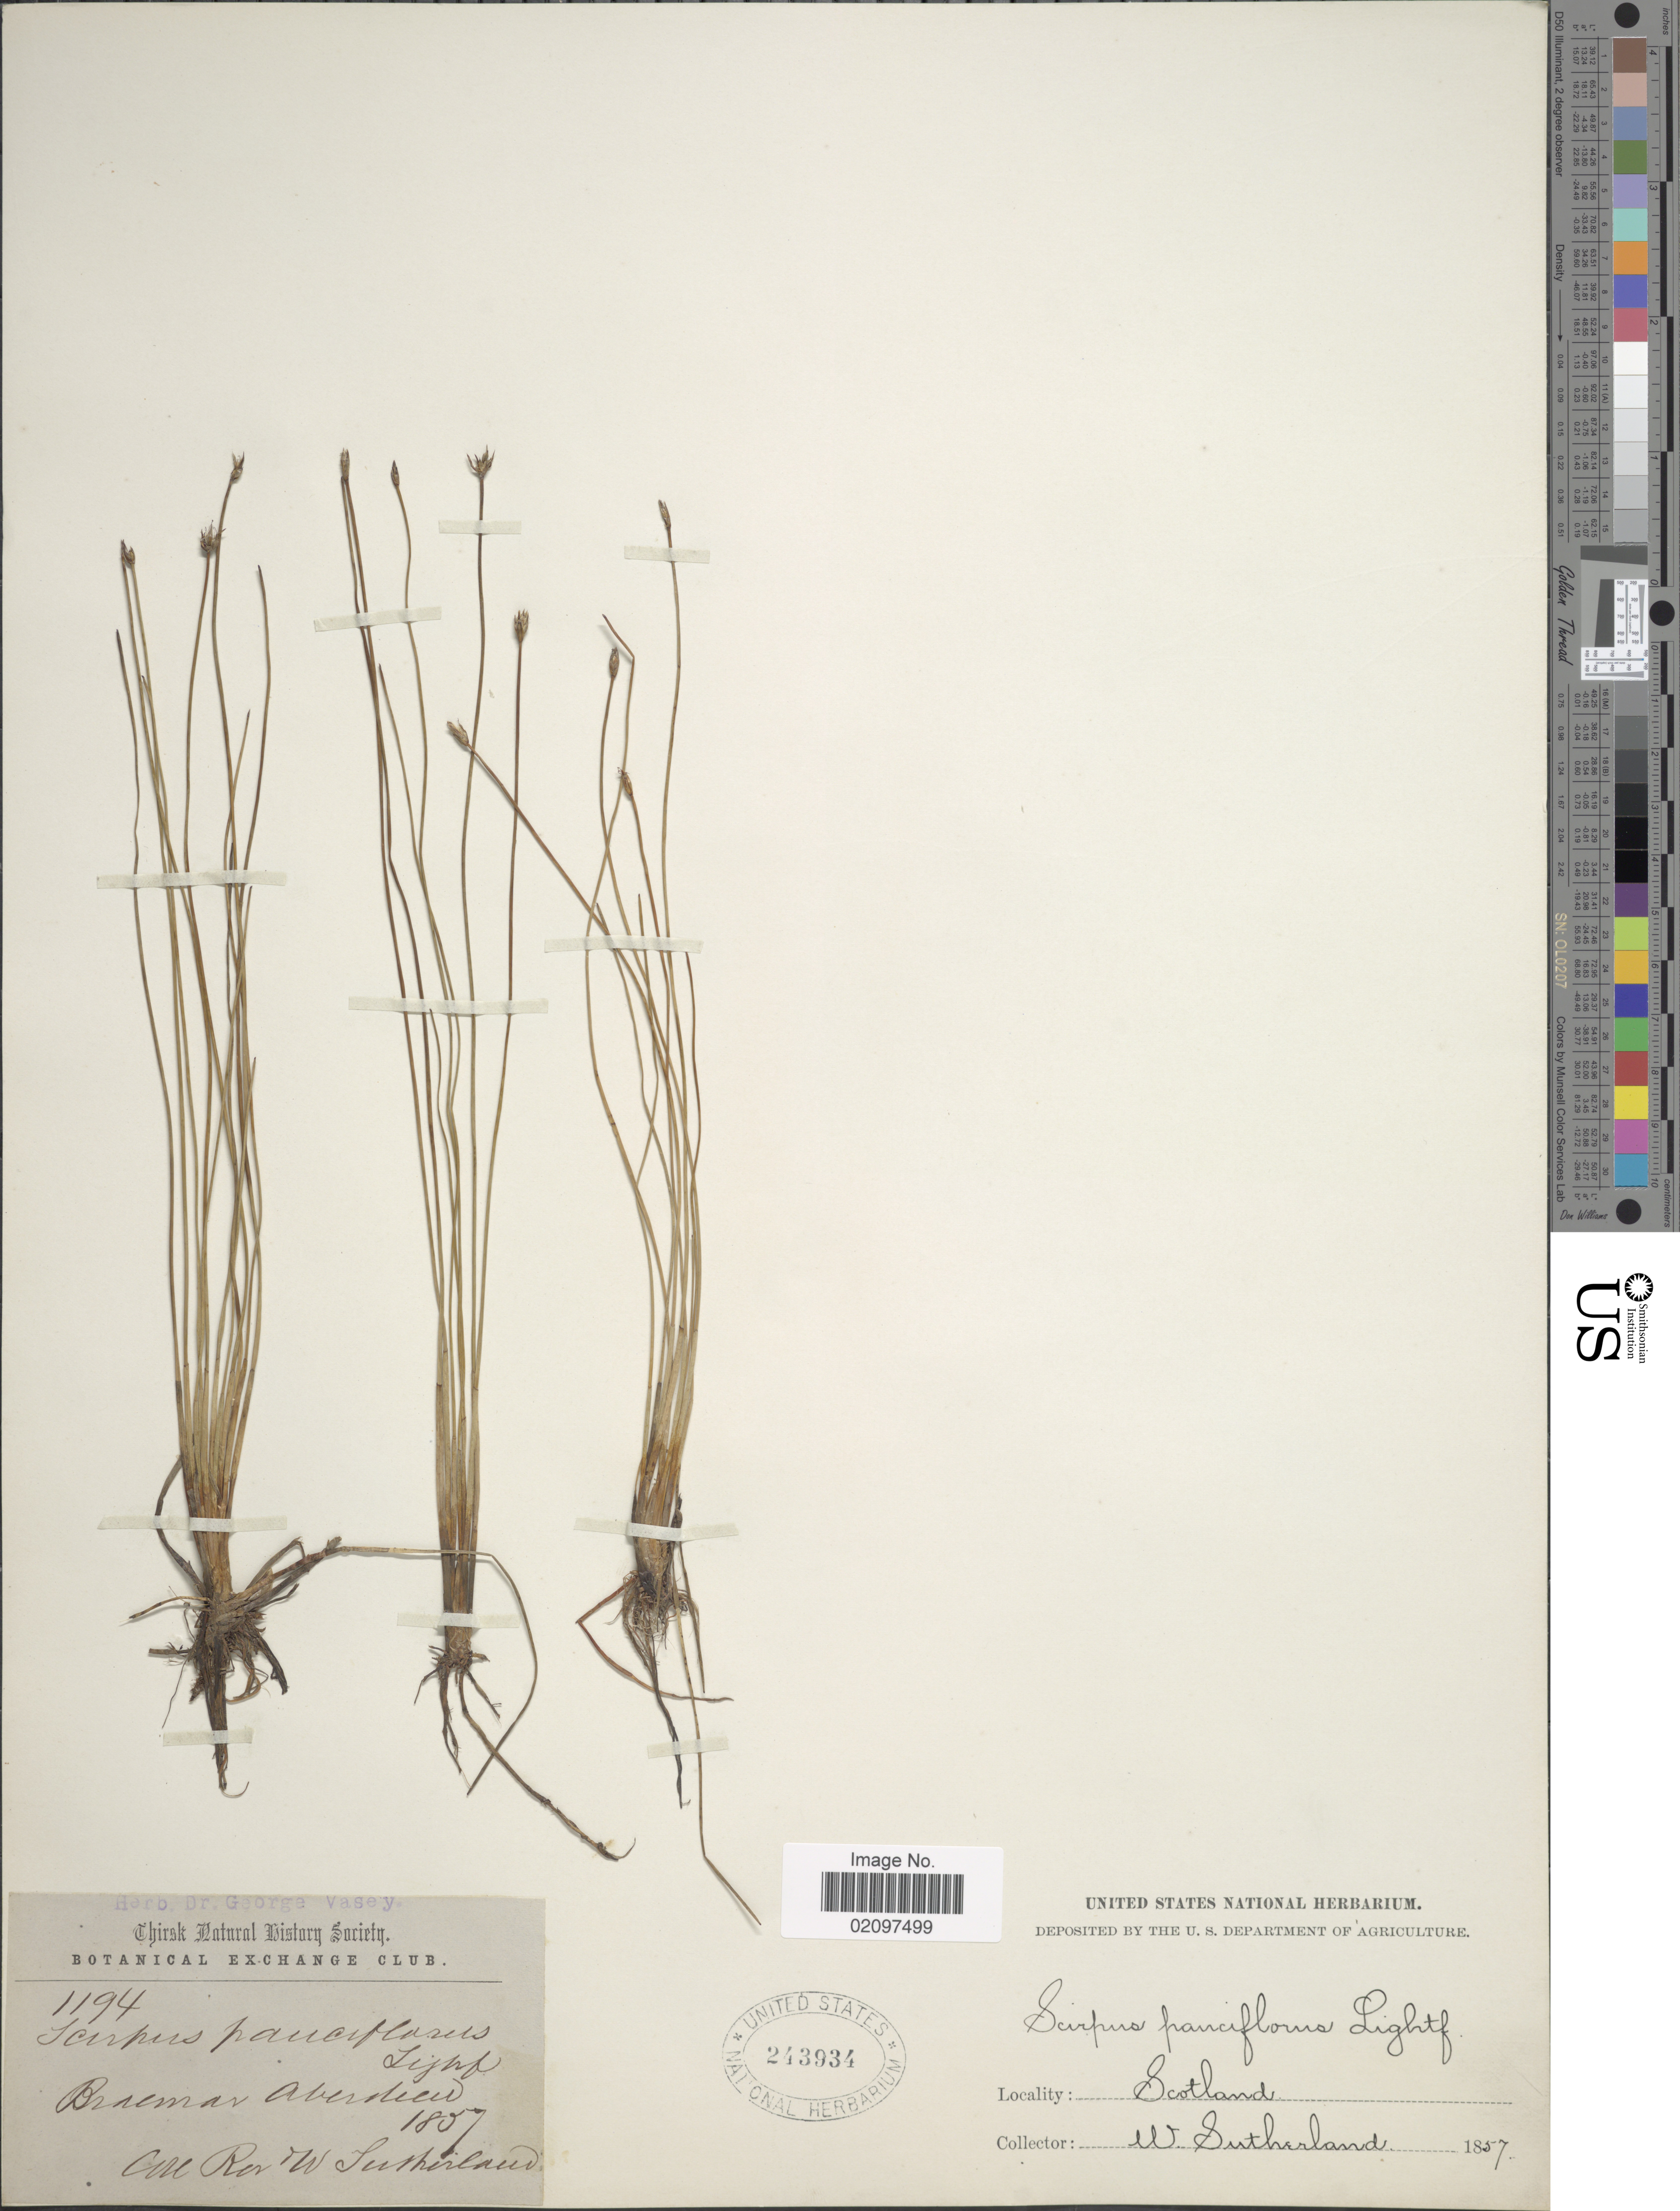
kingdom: Plantae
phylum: Tracheophyta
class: Liliopsida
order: Poales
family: Cyperaceae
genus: Eleocharis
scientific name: Eleocharis quinqueflora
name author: (Hartmann) O. Schwarz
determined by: Strong, Mark T., (BOT), Smithsonian Institution - National Museum of Natural History (UNITED STATES)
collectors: W. Sutherland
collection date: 1857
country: United Kingdom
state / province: Scotland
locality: Braemar Aberdeen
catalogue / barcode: US 243934